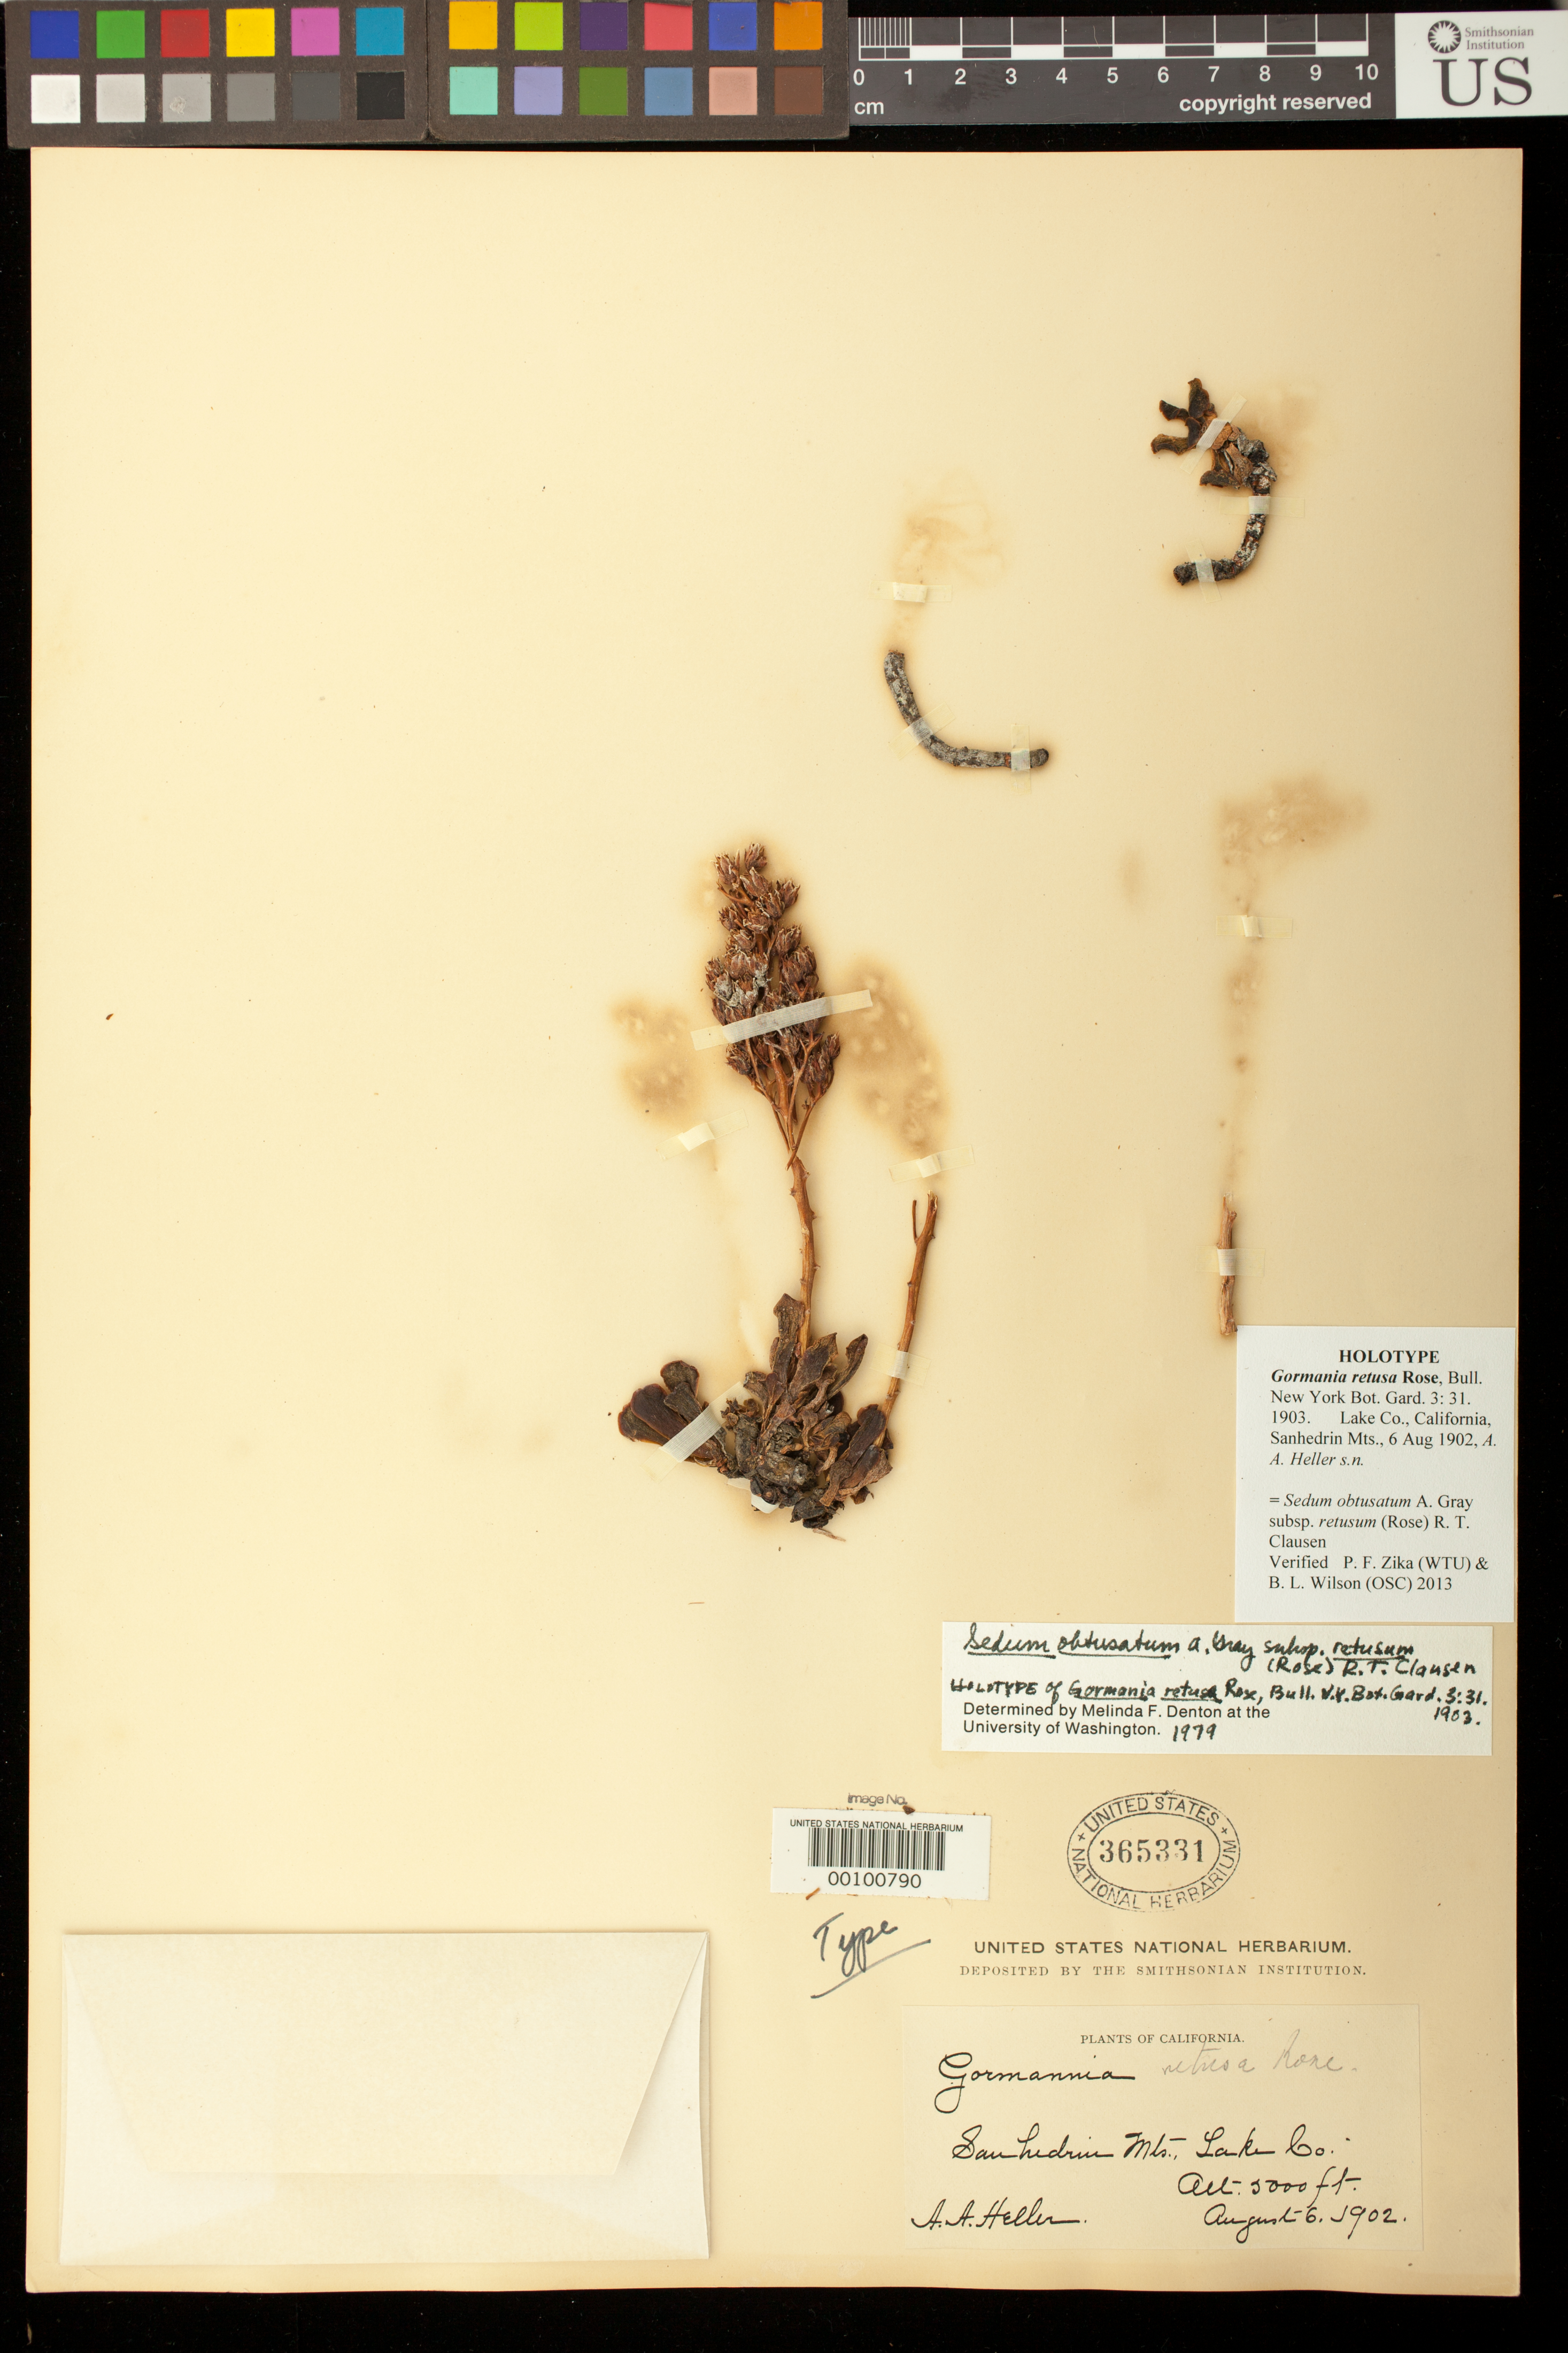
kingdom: Plantae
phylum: Tracheophyta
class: Magnoliopsida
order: Saxifragales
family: Crassulaceae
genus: Gormania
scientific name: Gormania retusa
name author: Rose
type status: Holotype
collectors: A. A. Heller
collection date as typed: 06 Aug 1902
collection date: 1902-08-06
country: United States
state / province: California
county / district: Lake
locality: San Hedrin Mts.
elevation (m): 1500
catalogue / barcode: US 365331